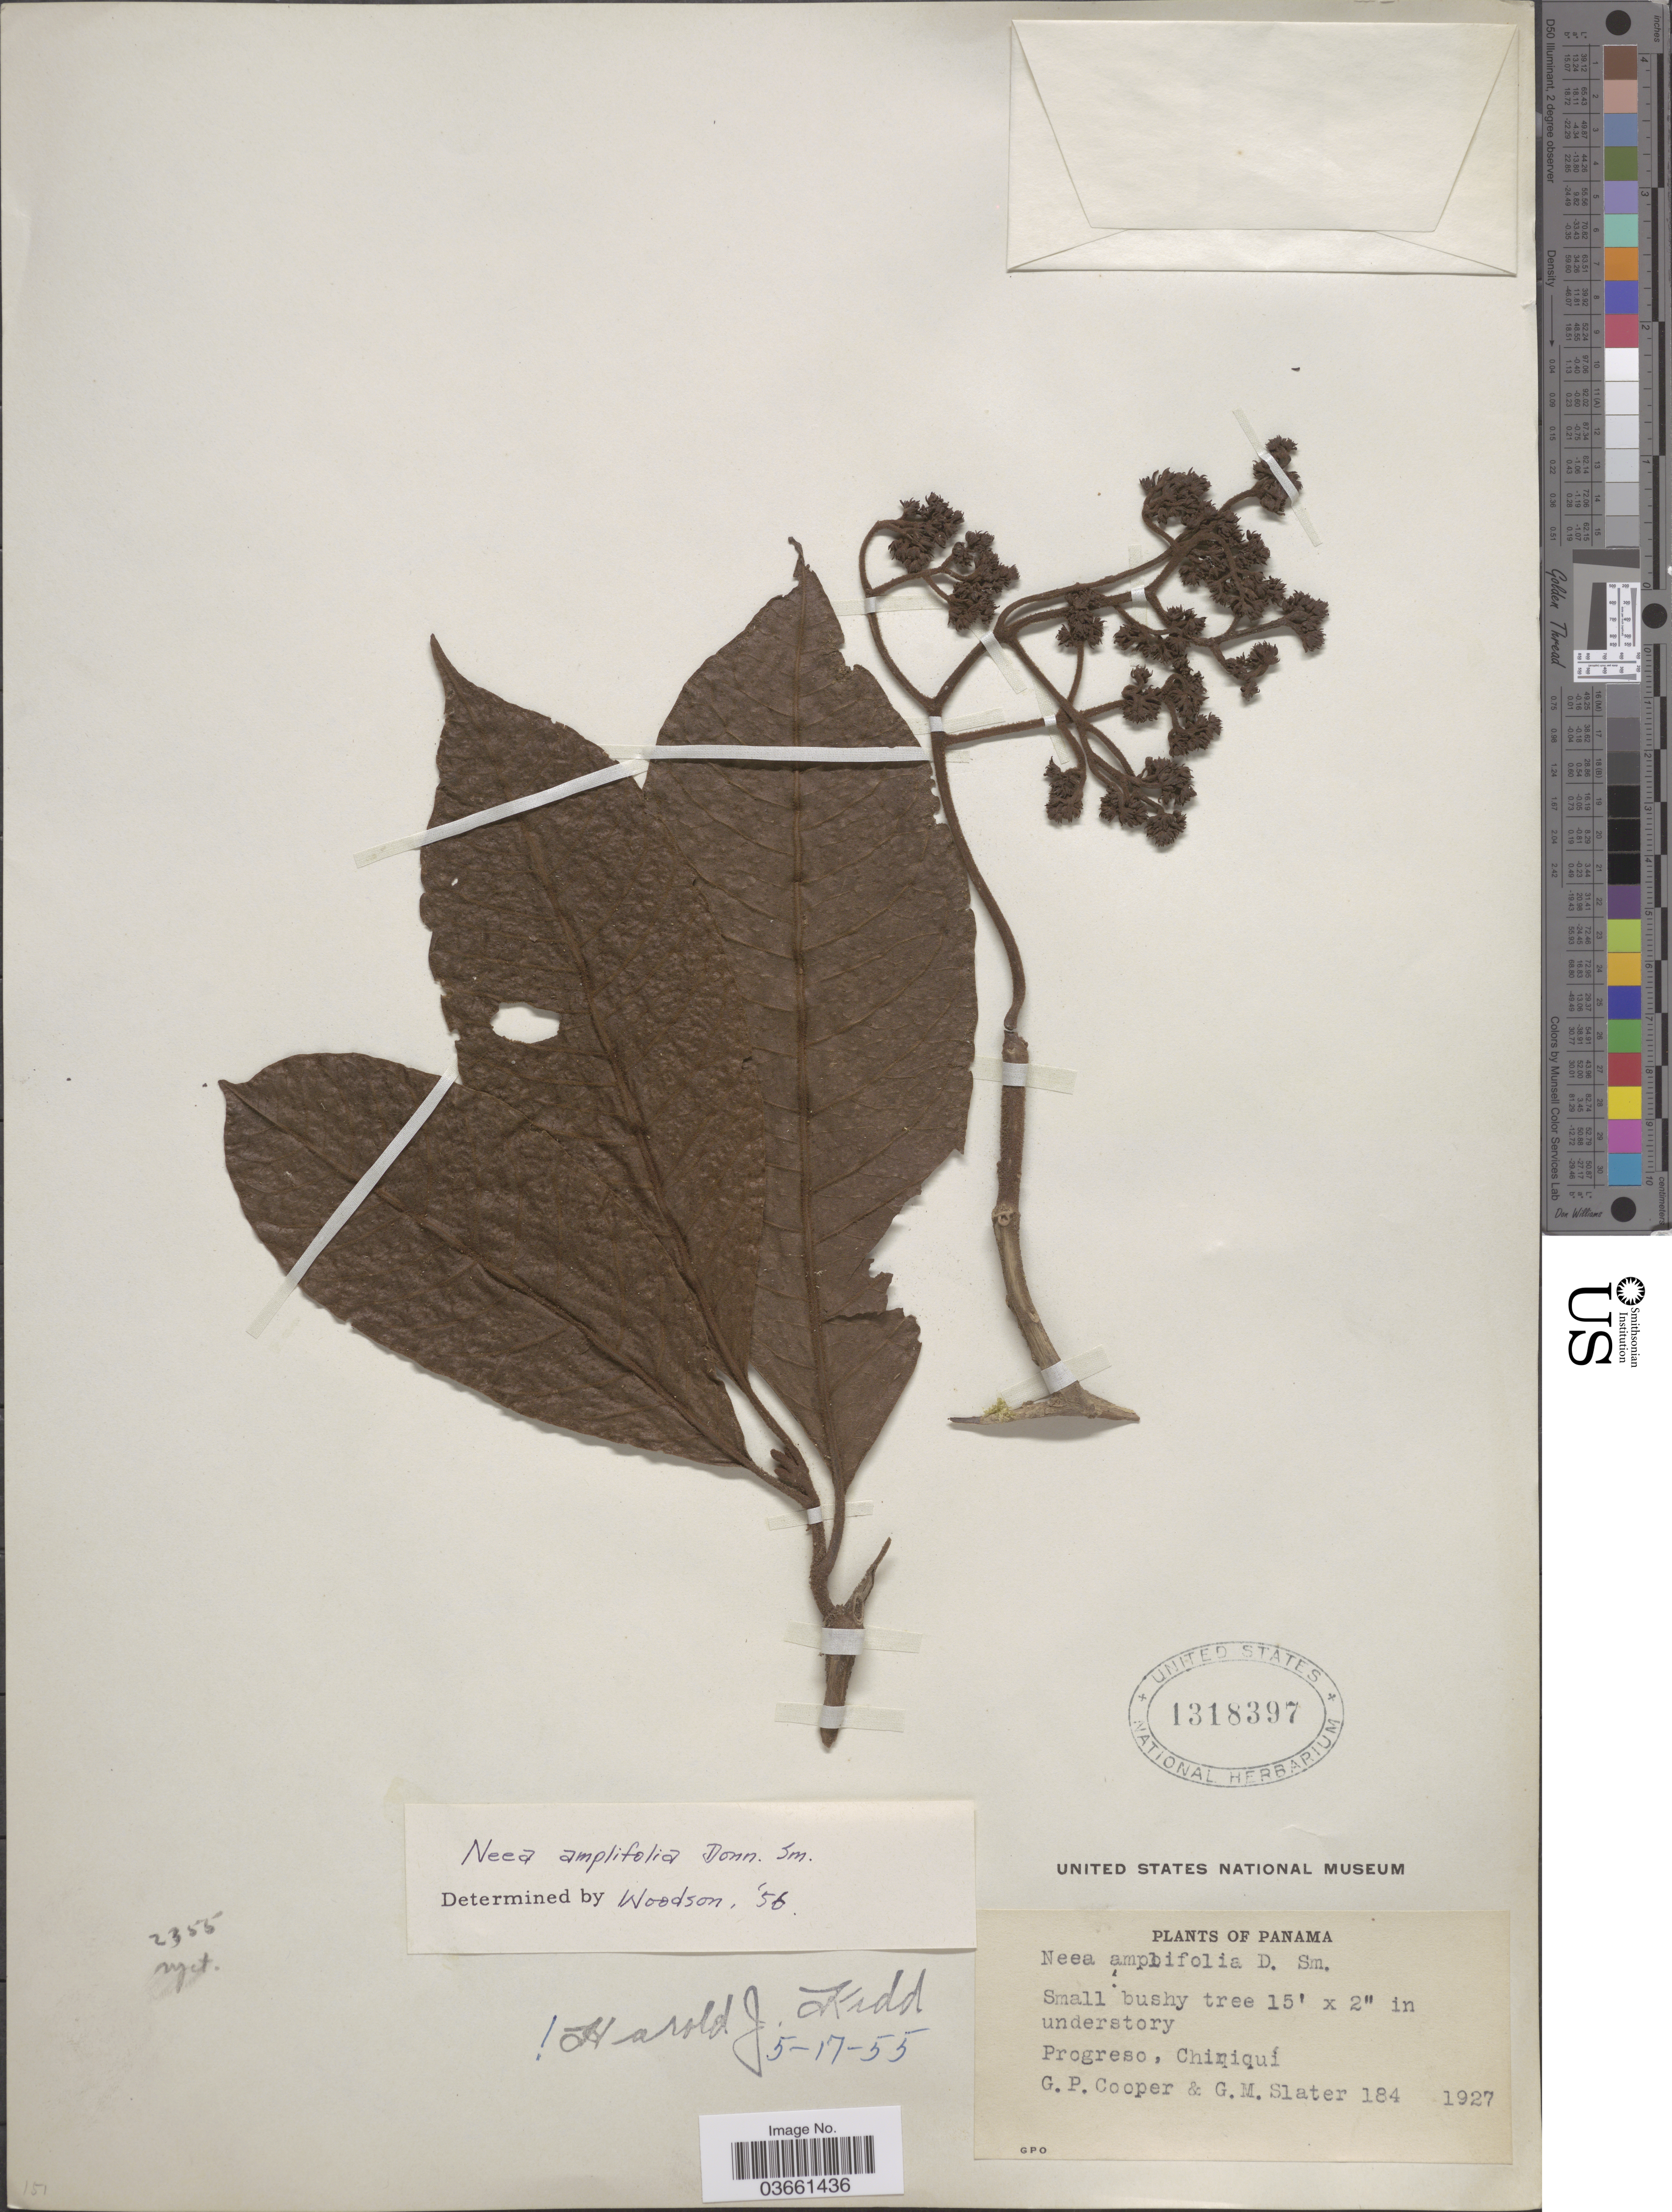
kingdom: Plantae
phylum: Tracheophyta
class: Magnoliopsida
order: Caryophyllales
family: Nyctaginaceae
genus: Neea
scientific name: Neea amplifolia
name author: Donn. Sm.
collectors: G. Cooper & G. Slater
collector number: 184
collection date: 1927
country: Panama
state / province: Chiriqui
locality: Progreso.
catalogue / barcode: US 1318397